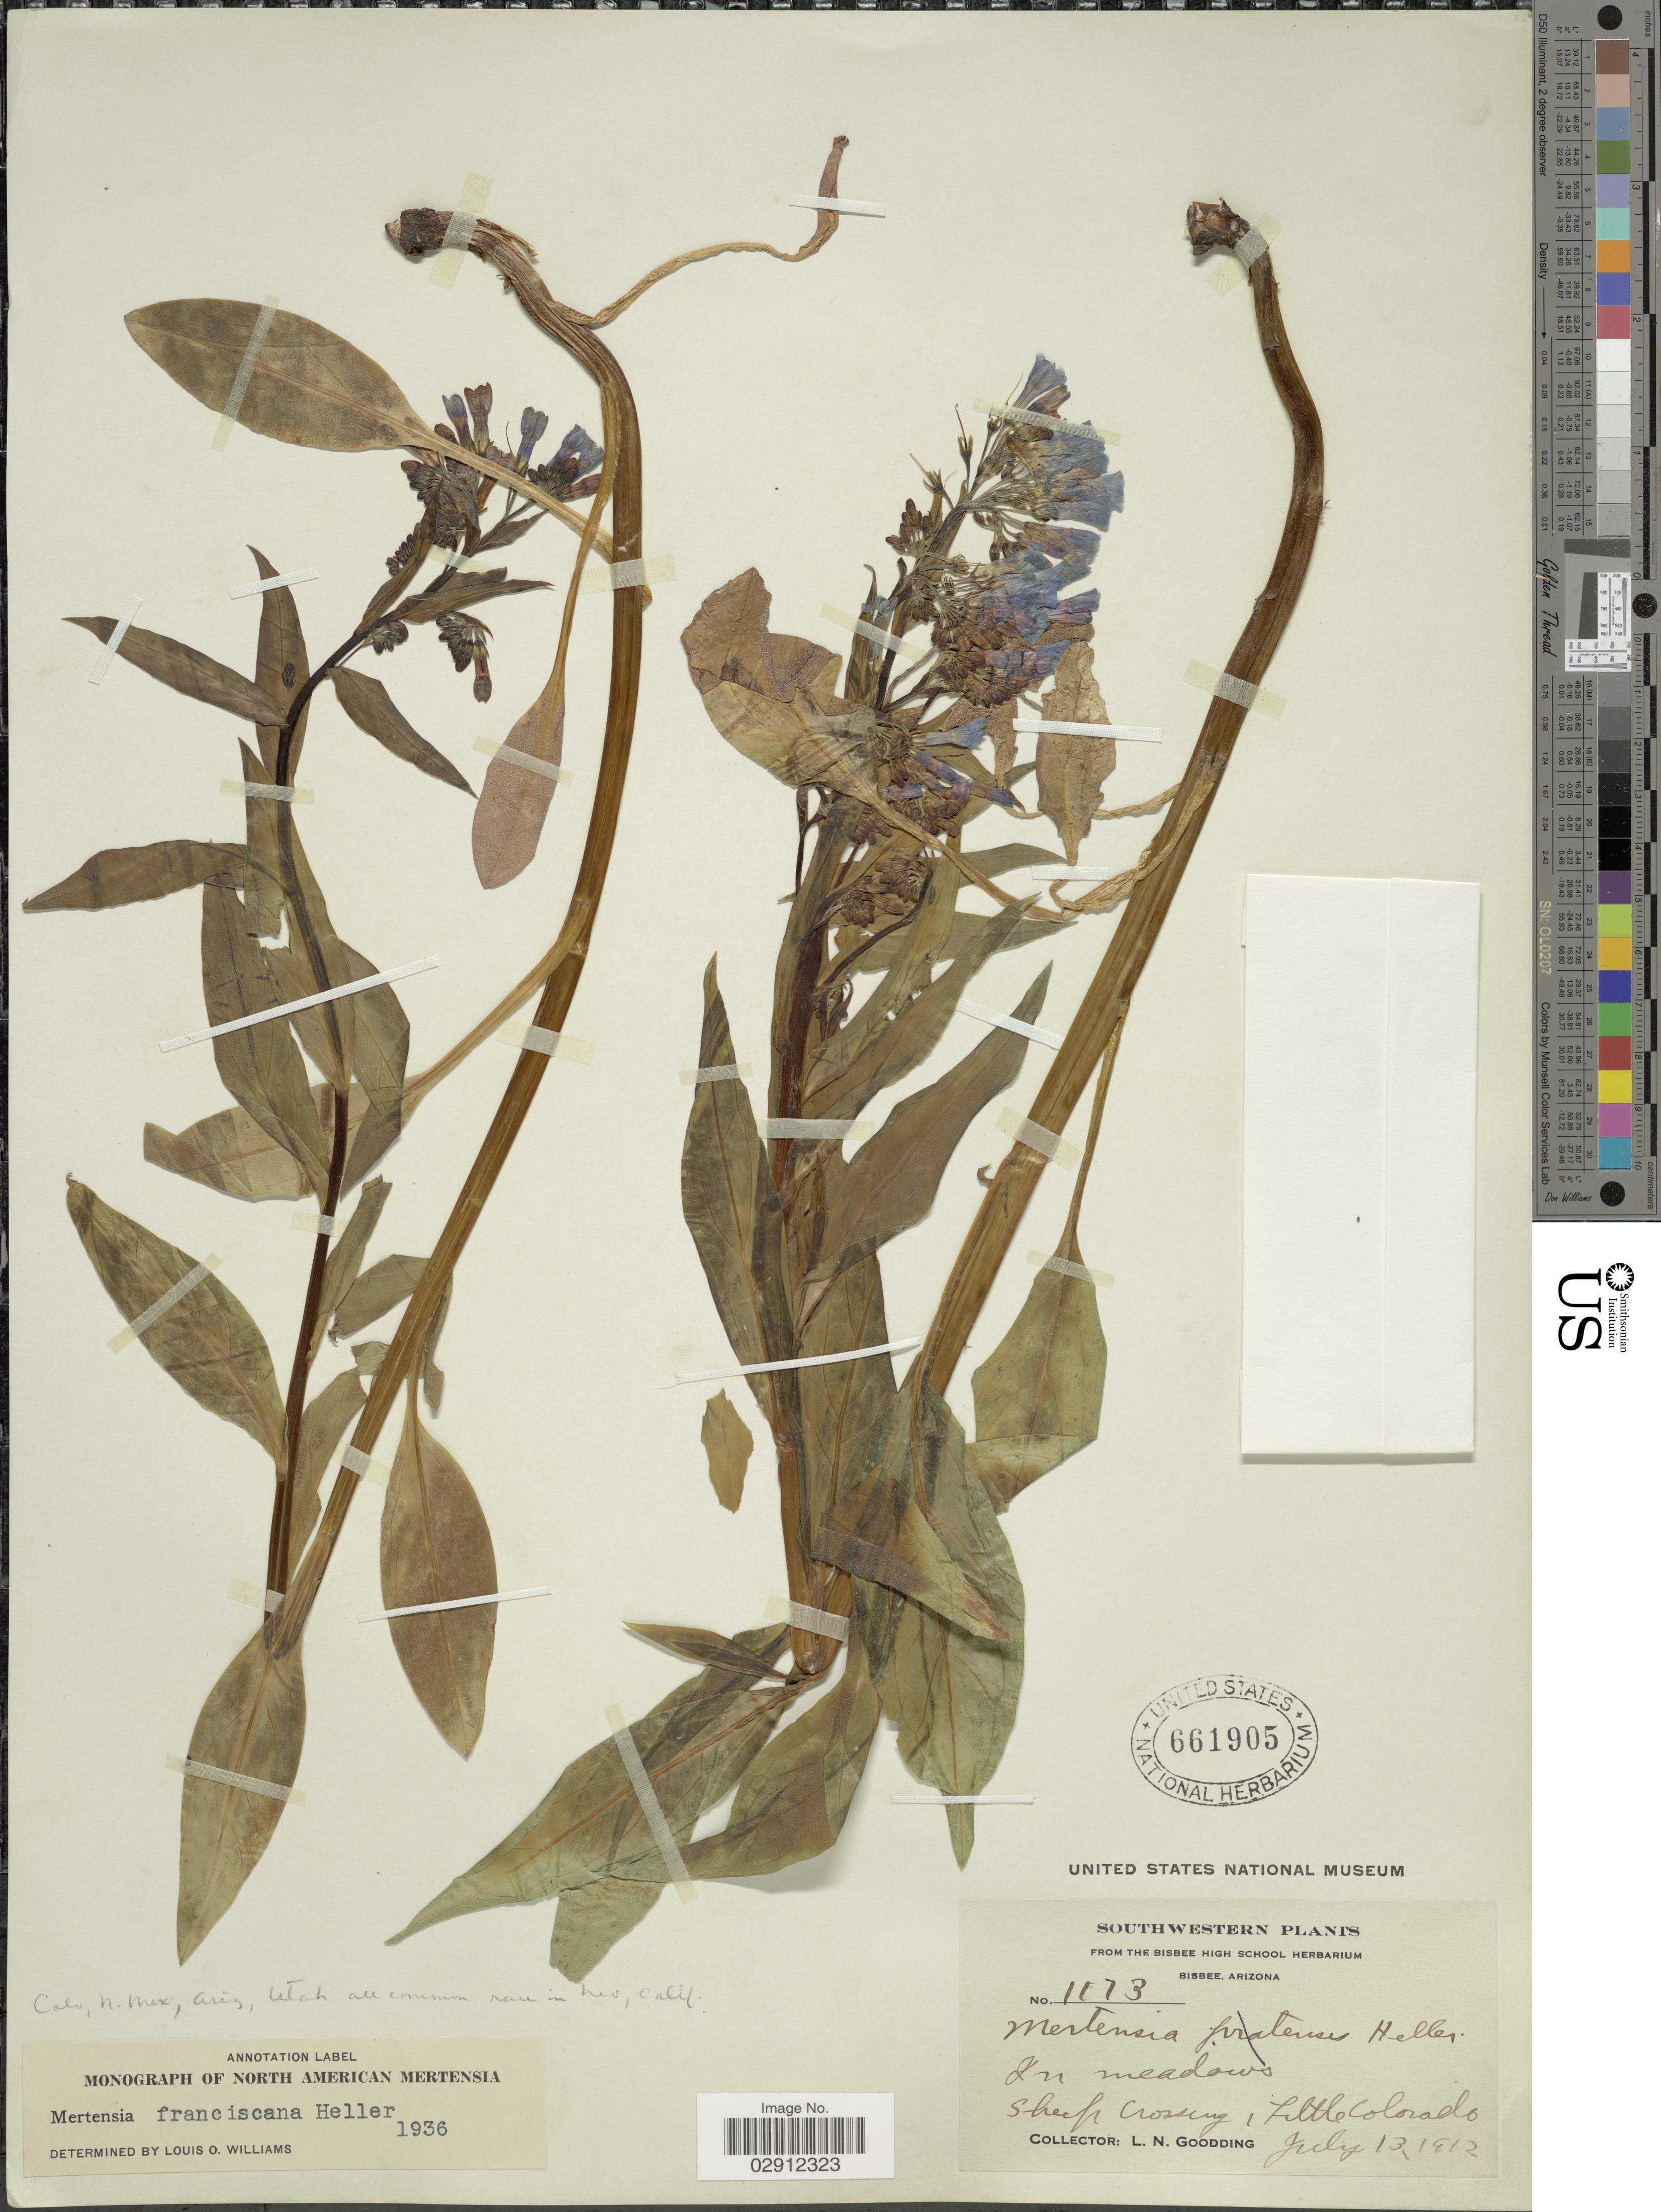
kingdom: Plantae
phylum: Tracheophyta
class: Magnoliopsida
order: Boraginales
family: Boraginaceae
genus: Mertensia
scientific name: Mertensia franciscana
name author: A. Heller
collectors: L. N. Goodding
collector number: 1173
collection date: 1912-07-13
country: United States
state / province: Colorado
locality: Southwestern. Sheep Crossing, Little Colorado.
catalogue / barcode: US 661905